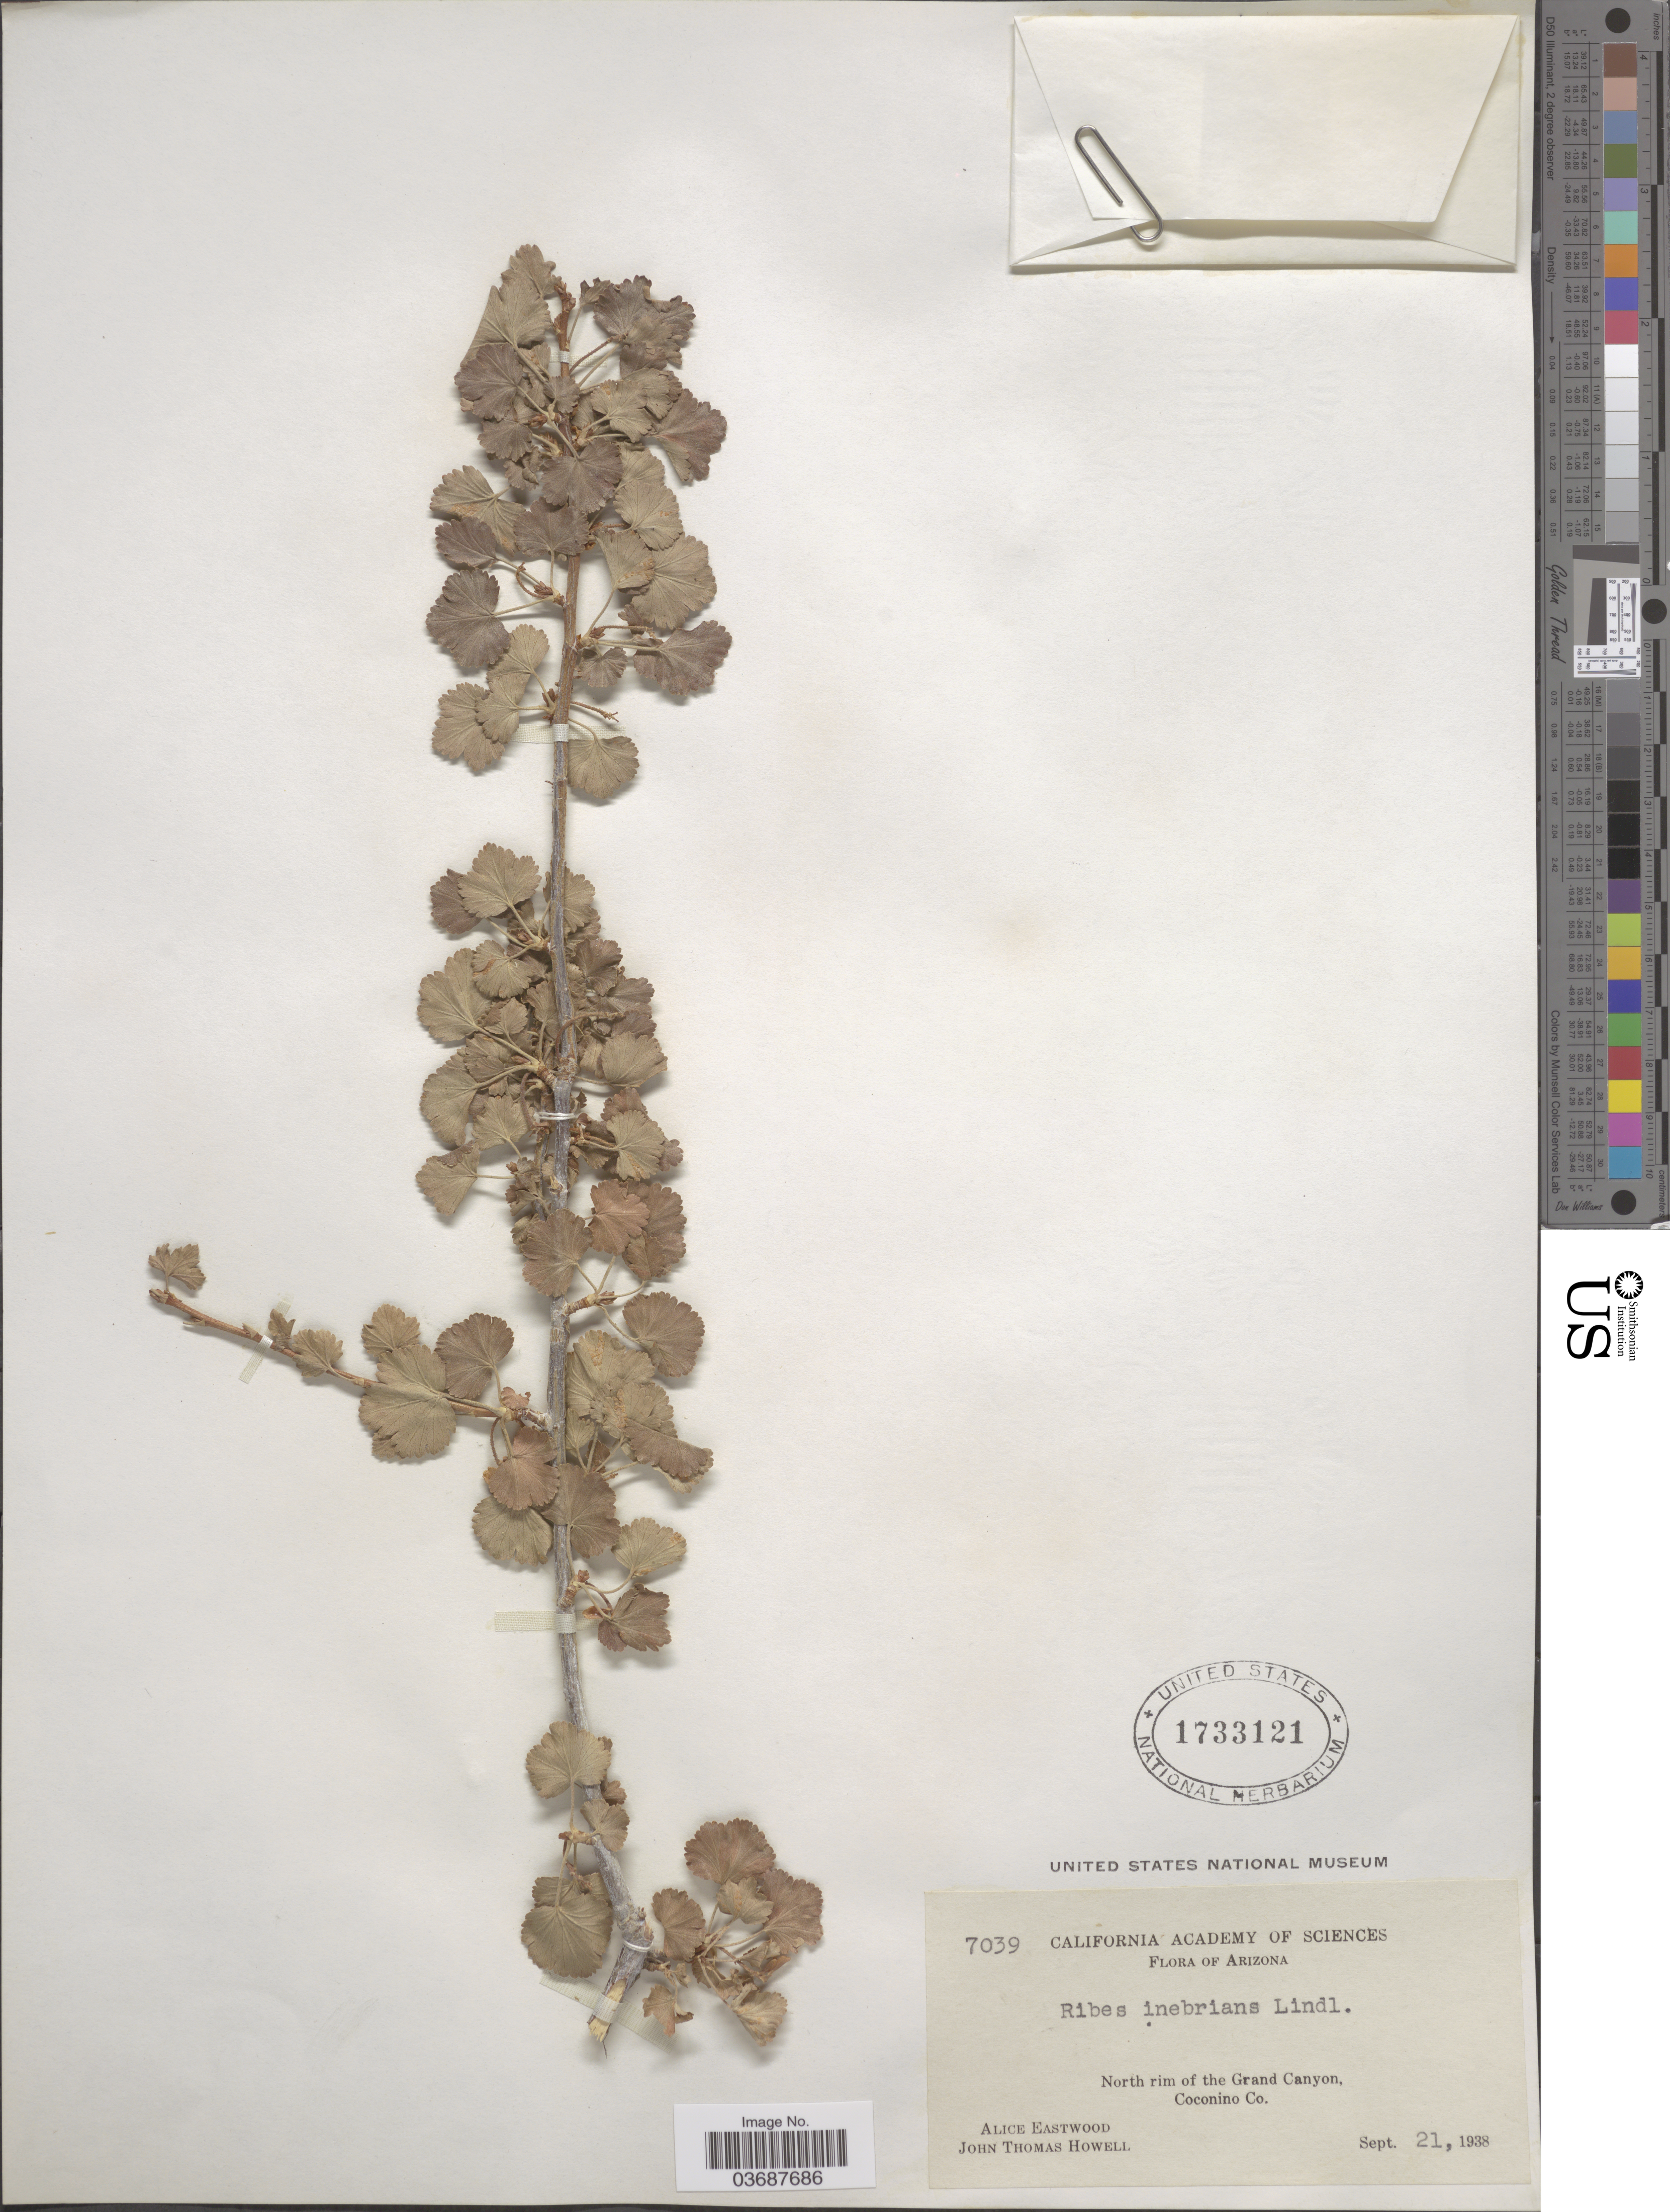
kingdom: Plantae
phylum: Tracheophyta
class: Magnoliopsida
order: Saxifragales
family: Grossulariaceae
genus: Ribes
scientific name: Ribes inebrians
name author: Lindl.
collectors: A. Eastwood & J. T. Howell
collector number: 7039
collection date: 1938-09-21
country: United States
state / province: Arizona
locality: North rim of the Grand Canyon, Coconino Co.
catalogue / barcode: US 1733121